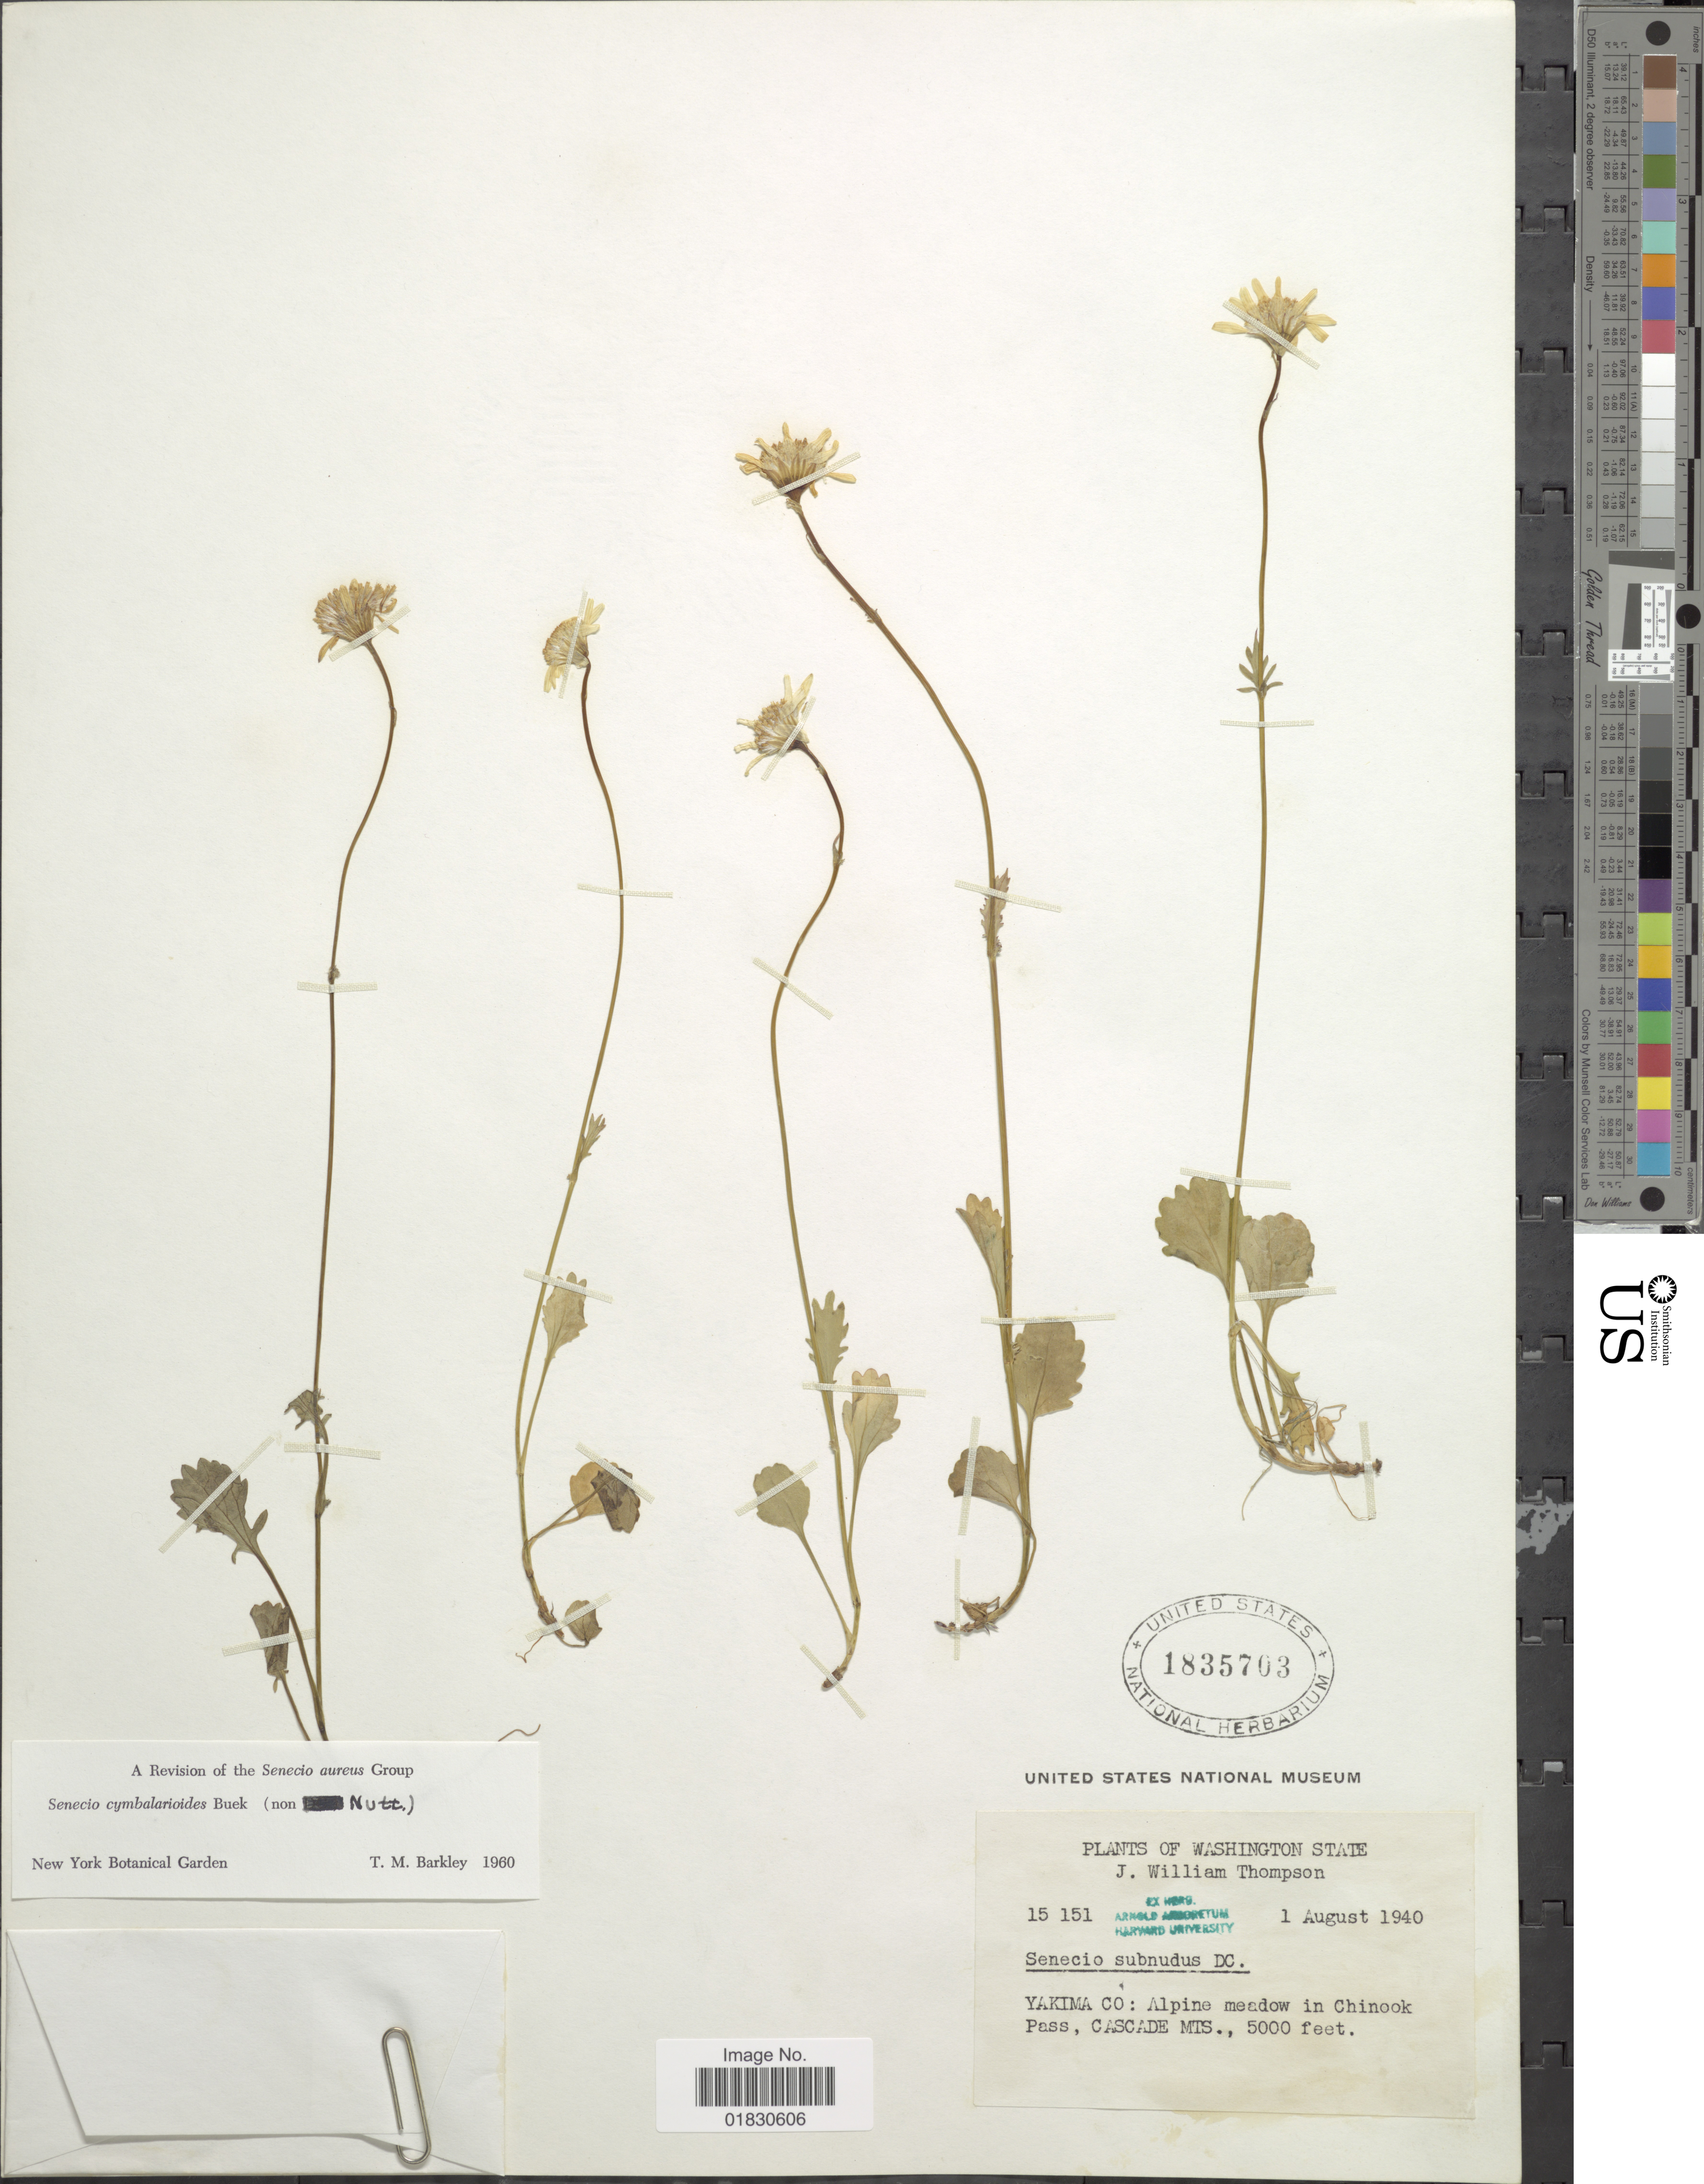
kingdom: Plantae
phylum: Tracheophyta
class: Magnoliopsida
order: Asterales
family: Asteraceae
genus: Packera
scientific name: Packera cymbalarioides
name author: (H. Buek) W.A. Weber & Á. Löve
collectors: J. W. Thompson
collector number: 15151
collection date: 1940-08-01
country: United States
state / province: Washington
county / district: Yakima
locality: Washington State, Yakima Co: Alpine meadow in Chinook Pass, Cascade Mts.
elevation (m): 1524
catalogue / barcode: US 1835703